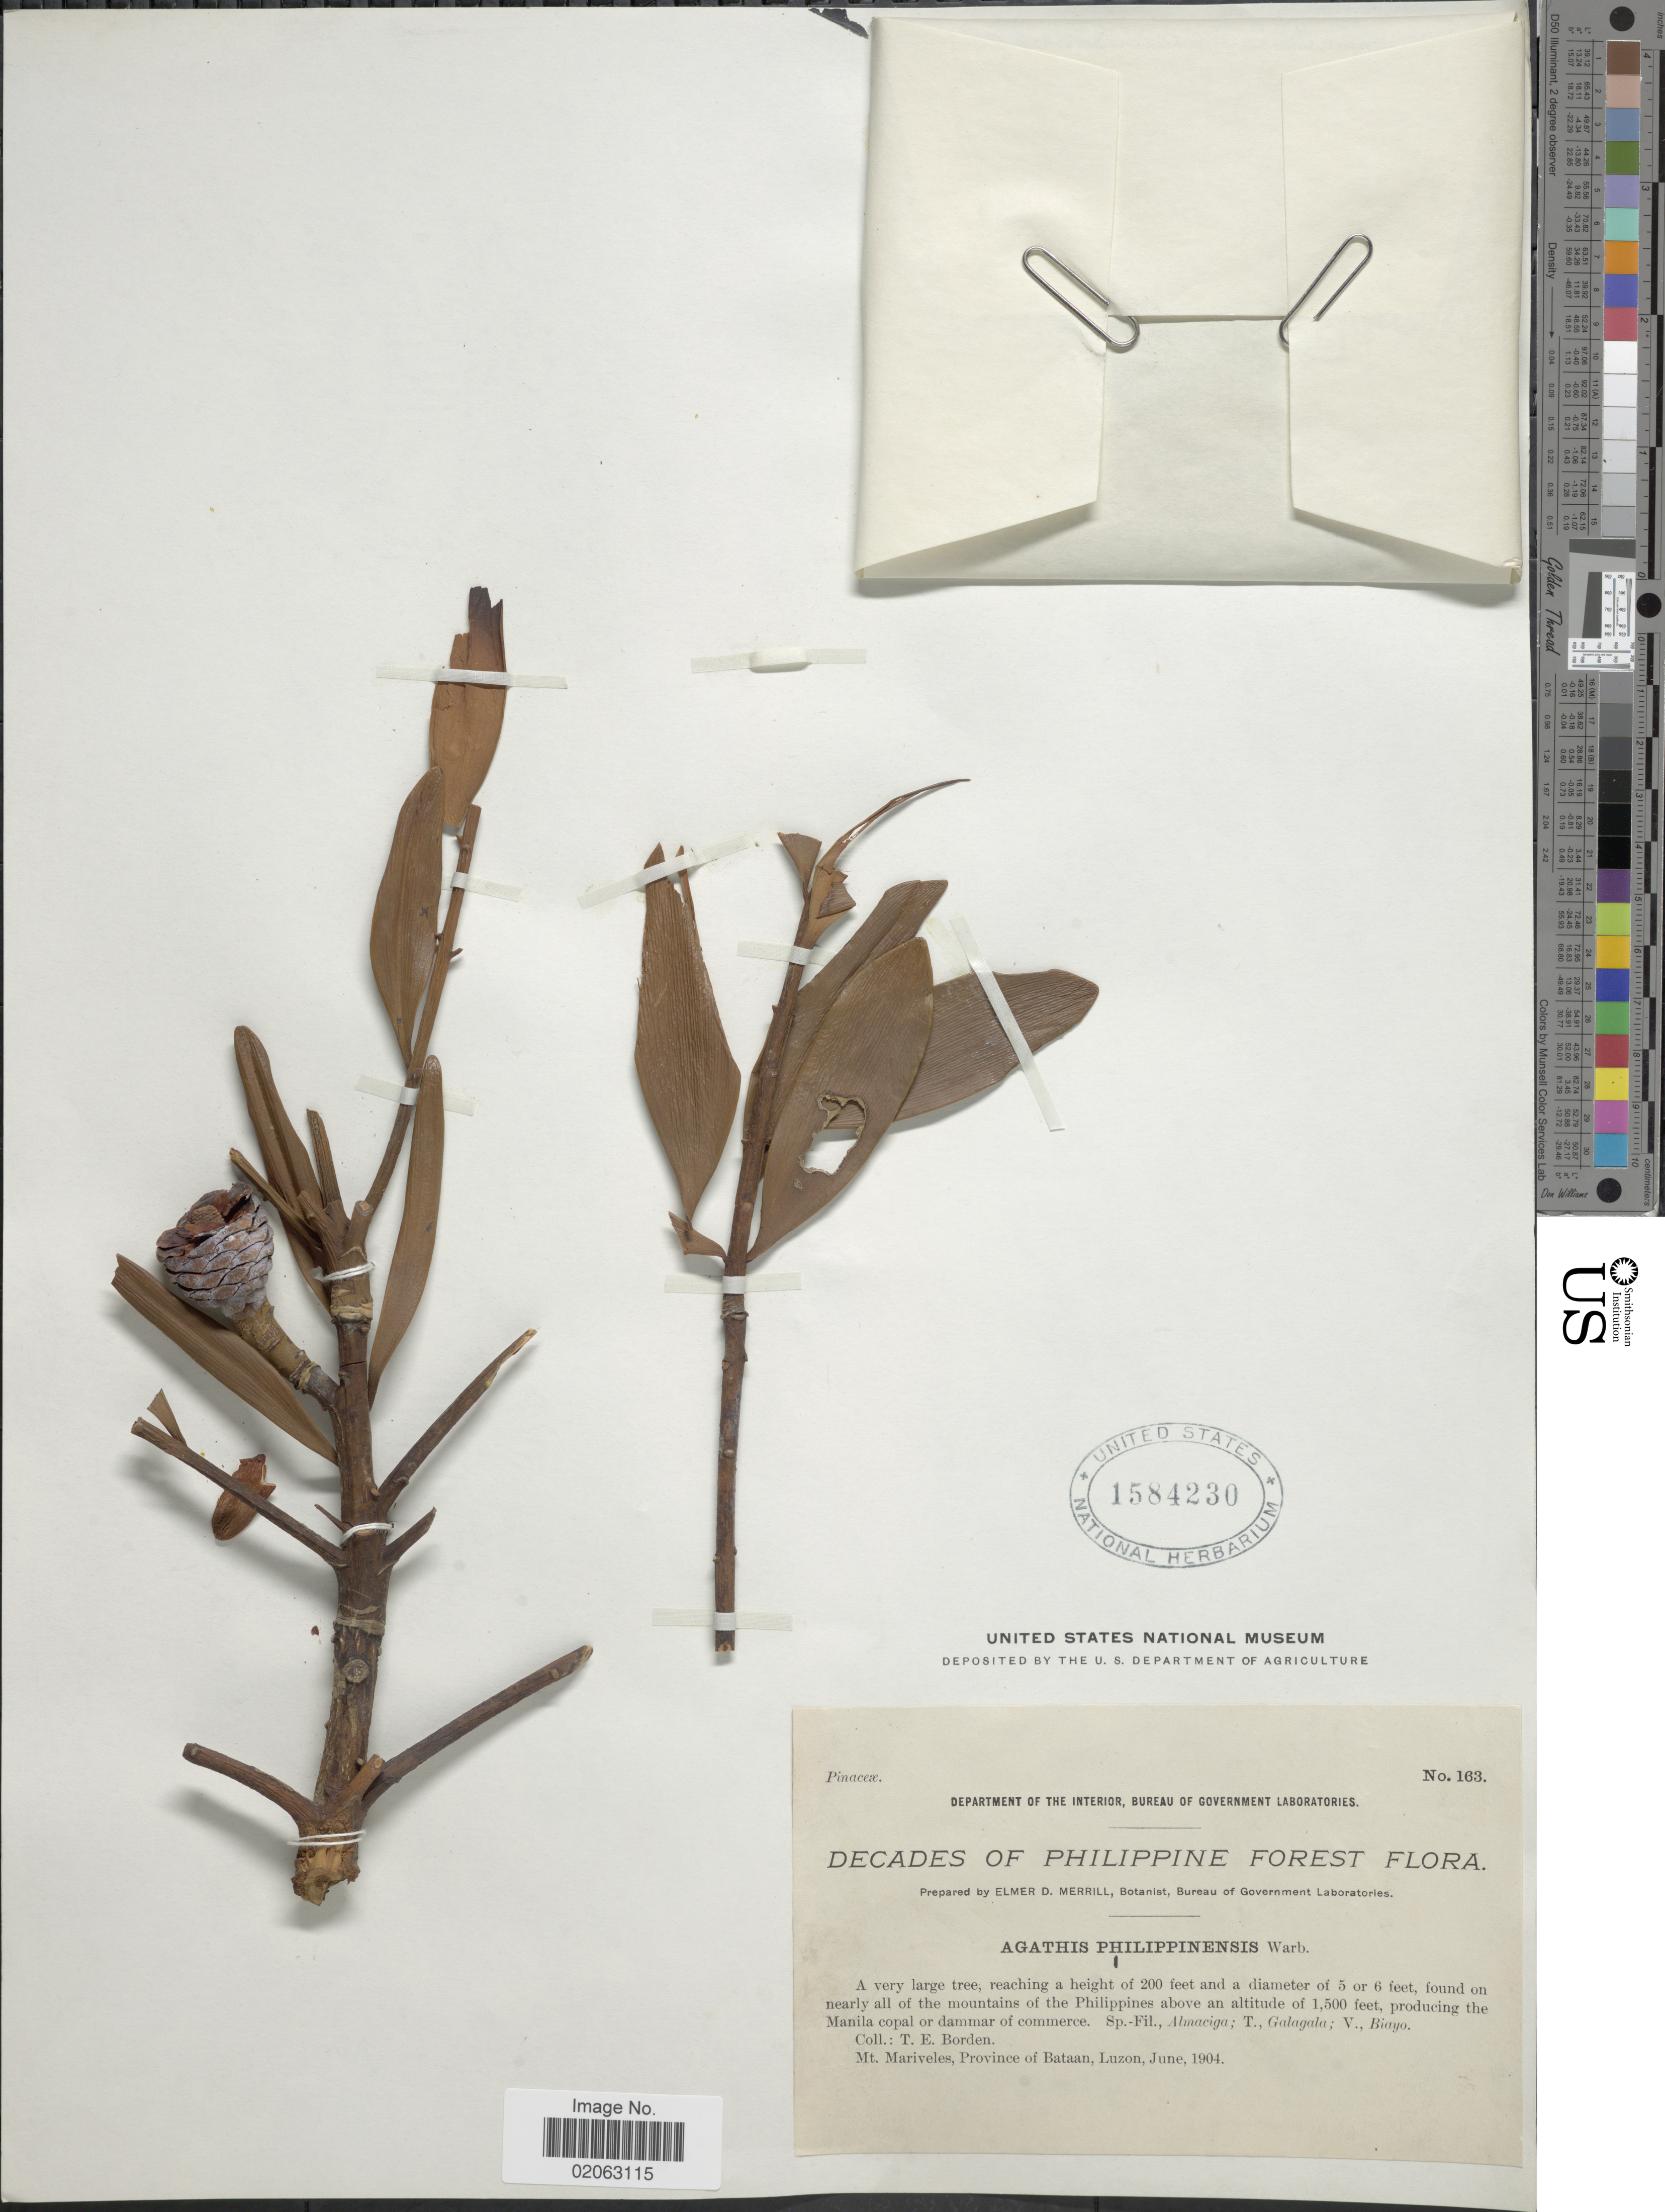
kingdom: Plantae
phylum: Tracheophyta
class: Pinopsida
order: Pinales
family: Araucariaceae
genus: Agathis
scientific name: Agathis philippinensis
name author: Warb.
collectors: T. E. Borden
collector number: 163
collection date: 1904-06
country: Philippines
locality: Mt. Mariveles, Province of Bataan, Luzon, on nearly all of the mountains of the Philippines producing the Manila copal or dammar of commerce.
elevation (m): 457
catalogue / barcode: US 1584230